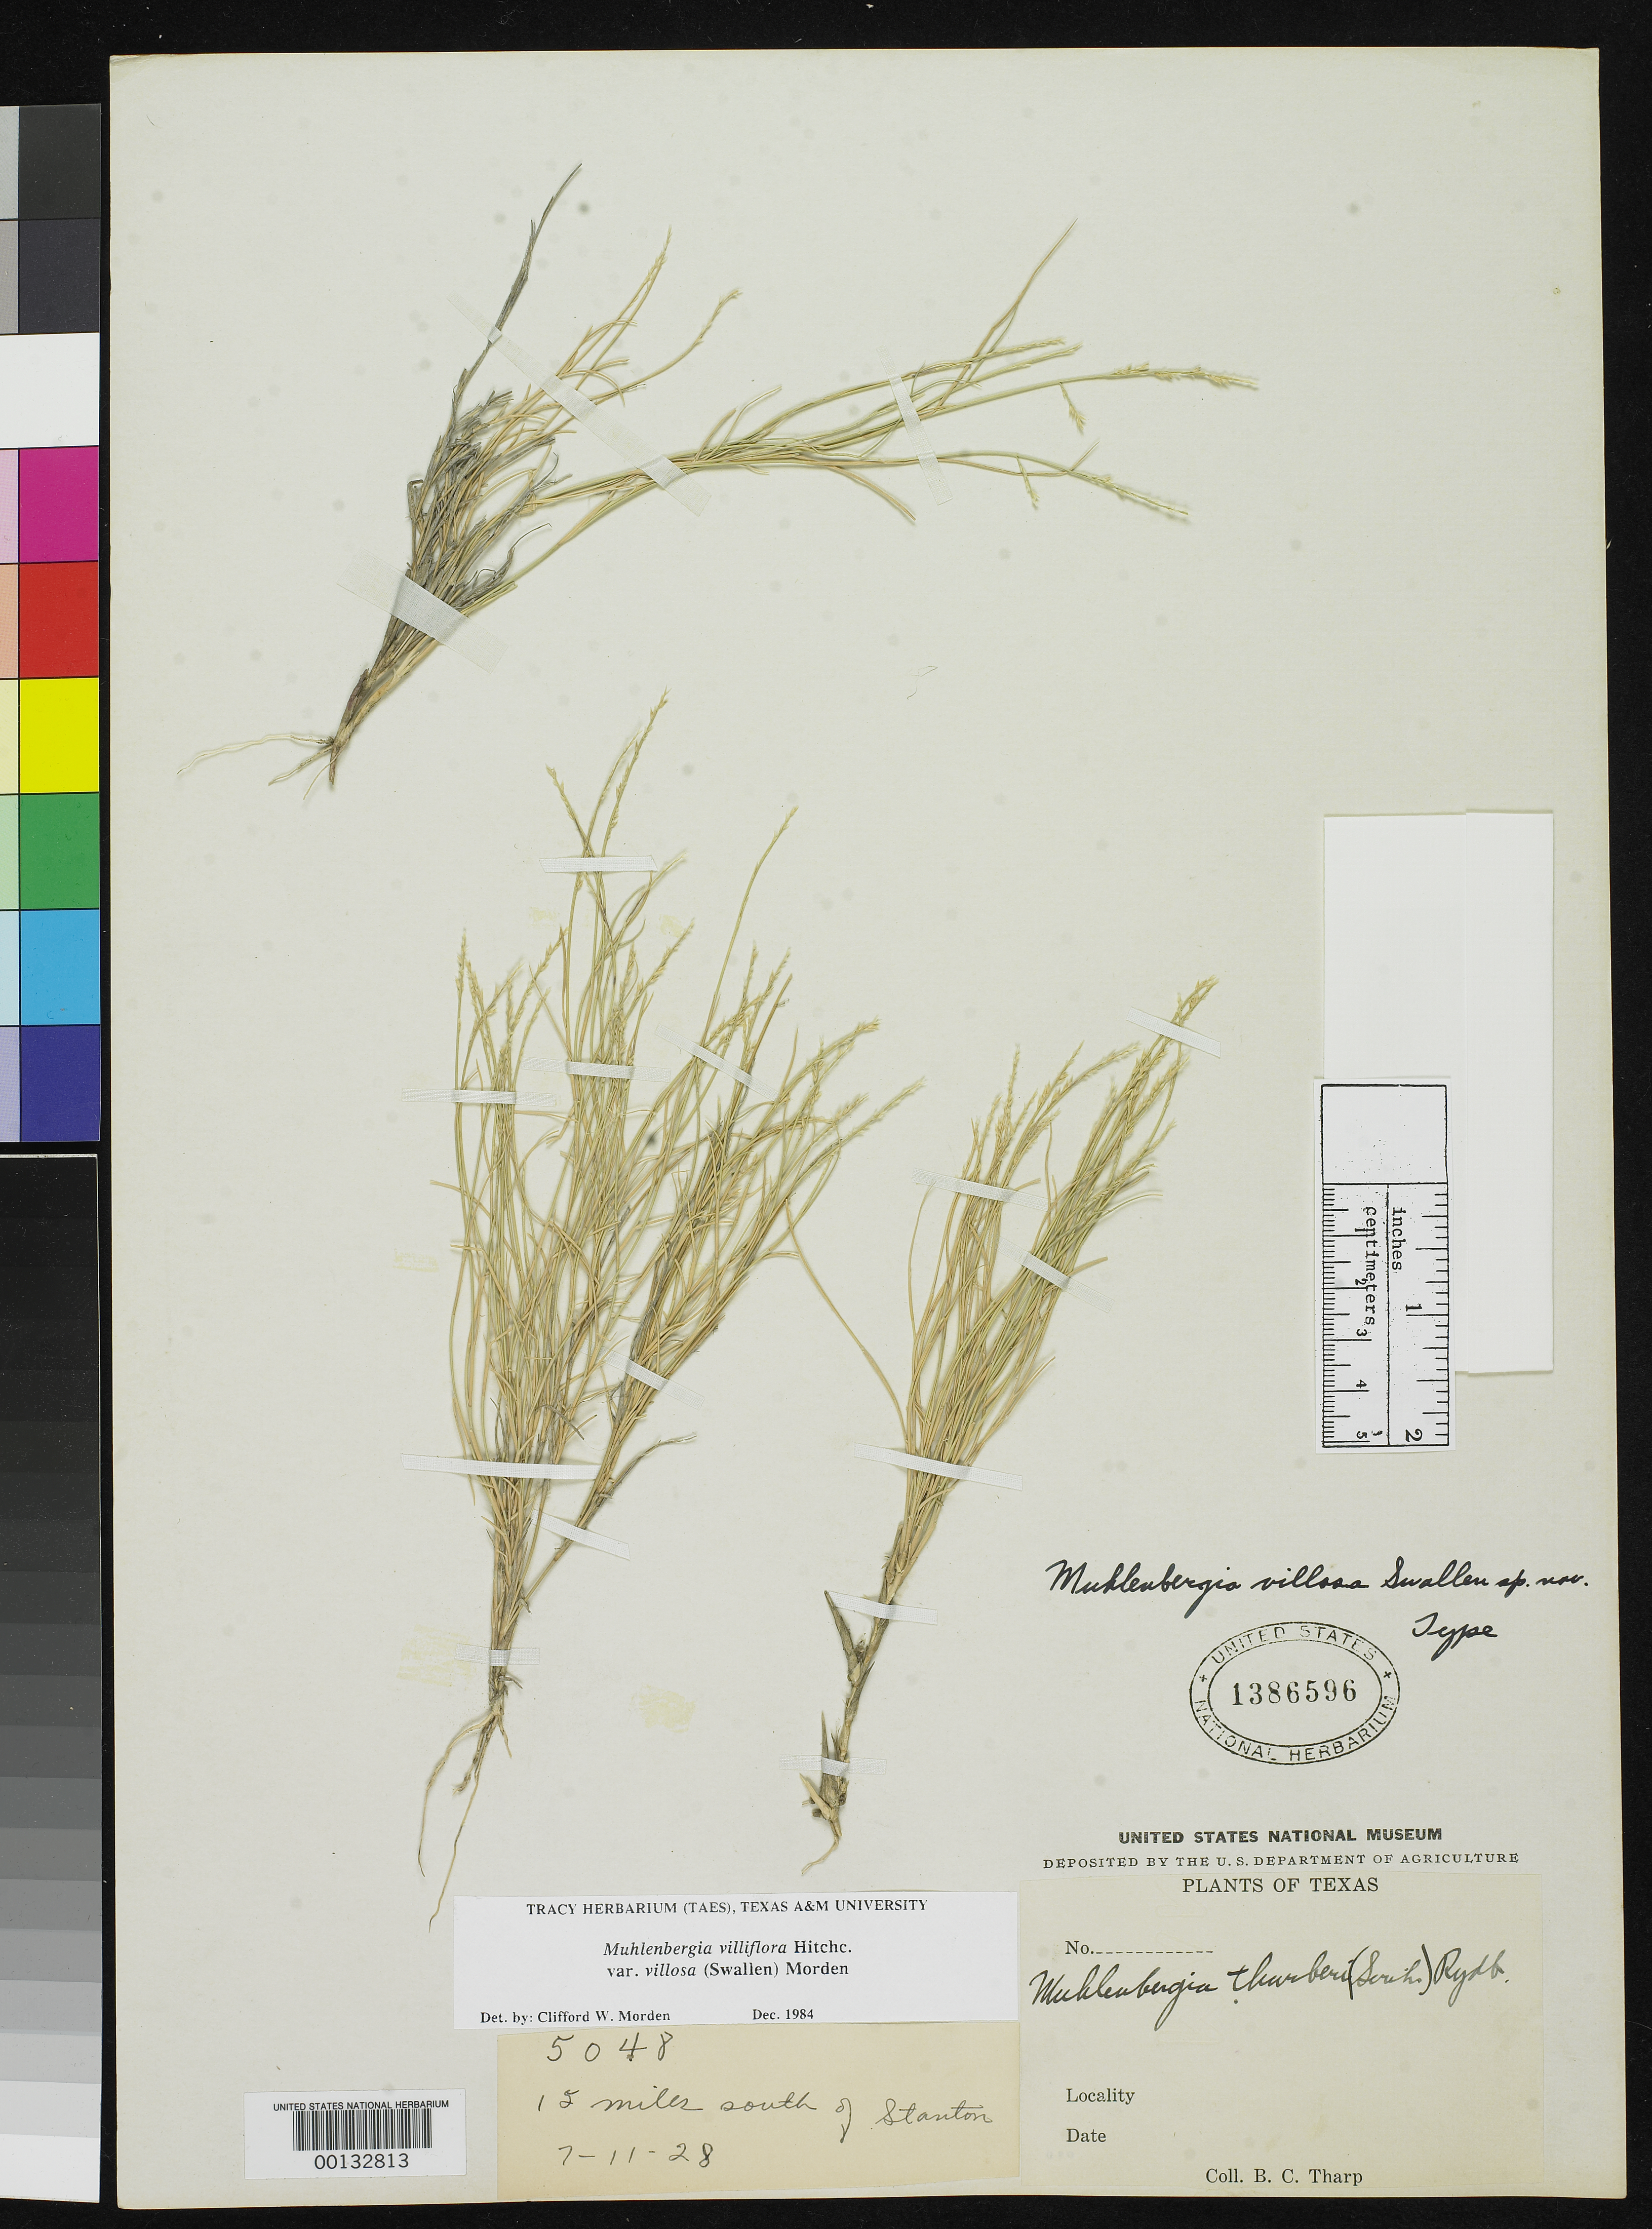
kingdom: Plantae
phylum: Tracheophyta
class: Liliopsida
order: Poales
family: Poaceae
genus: Muhlenbergia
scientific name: Muhlenbergia villosa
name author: Swallen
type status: Holotype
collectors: B. C. Tharp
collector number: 5048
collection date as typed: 11 Jul 1928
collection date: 1928-07-11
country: United States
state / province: Texas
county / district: Martin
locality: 15 mi S of Stanton.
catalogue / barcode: US 1386596